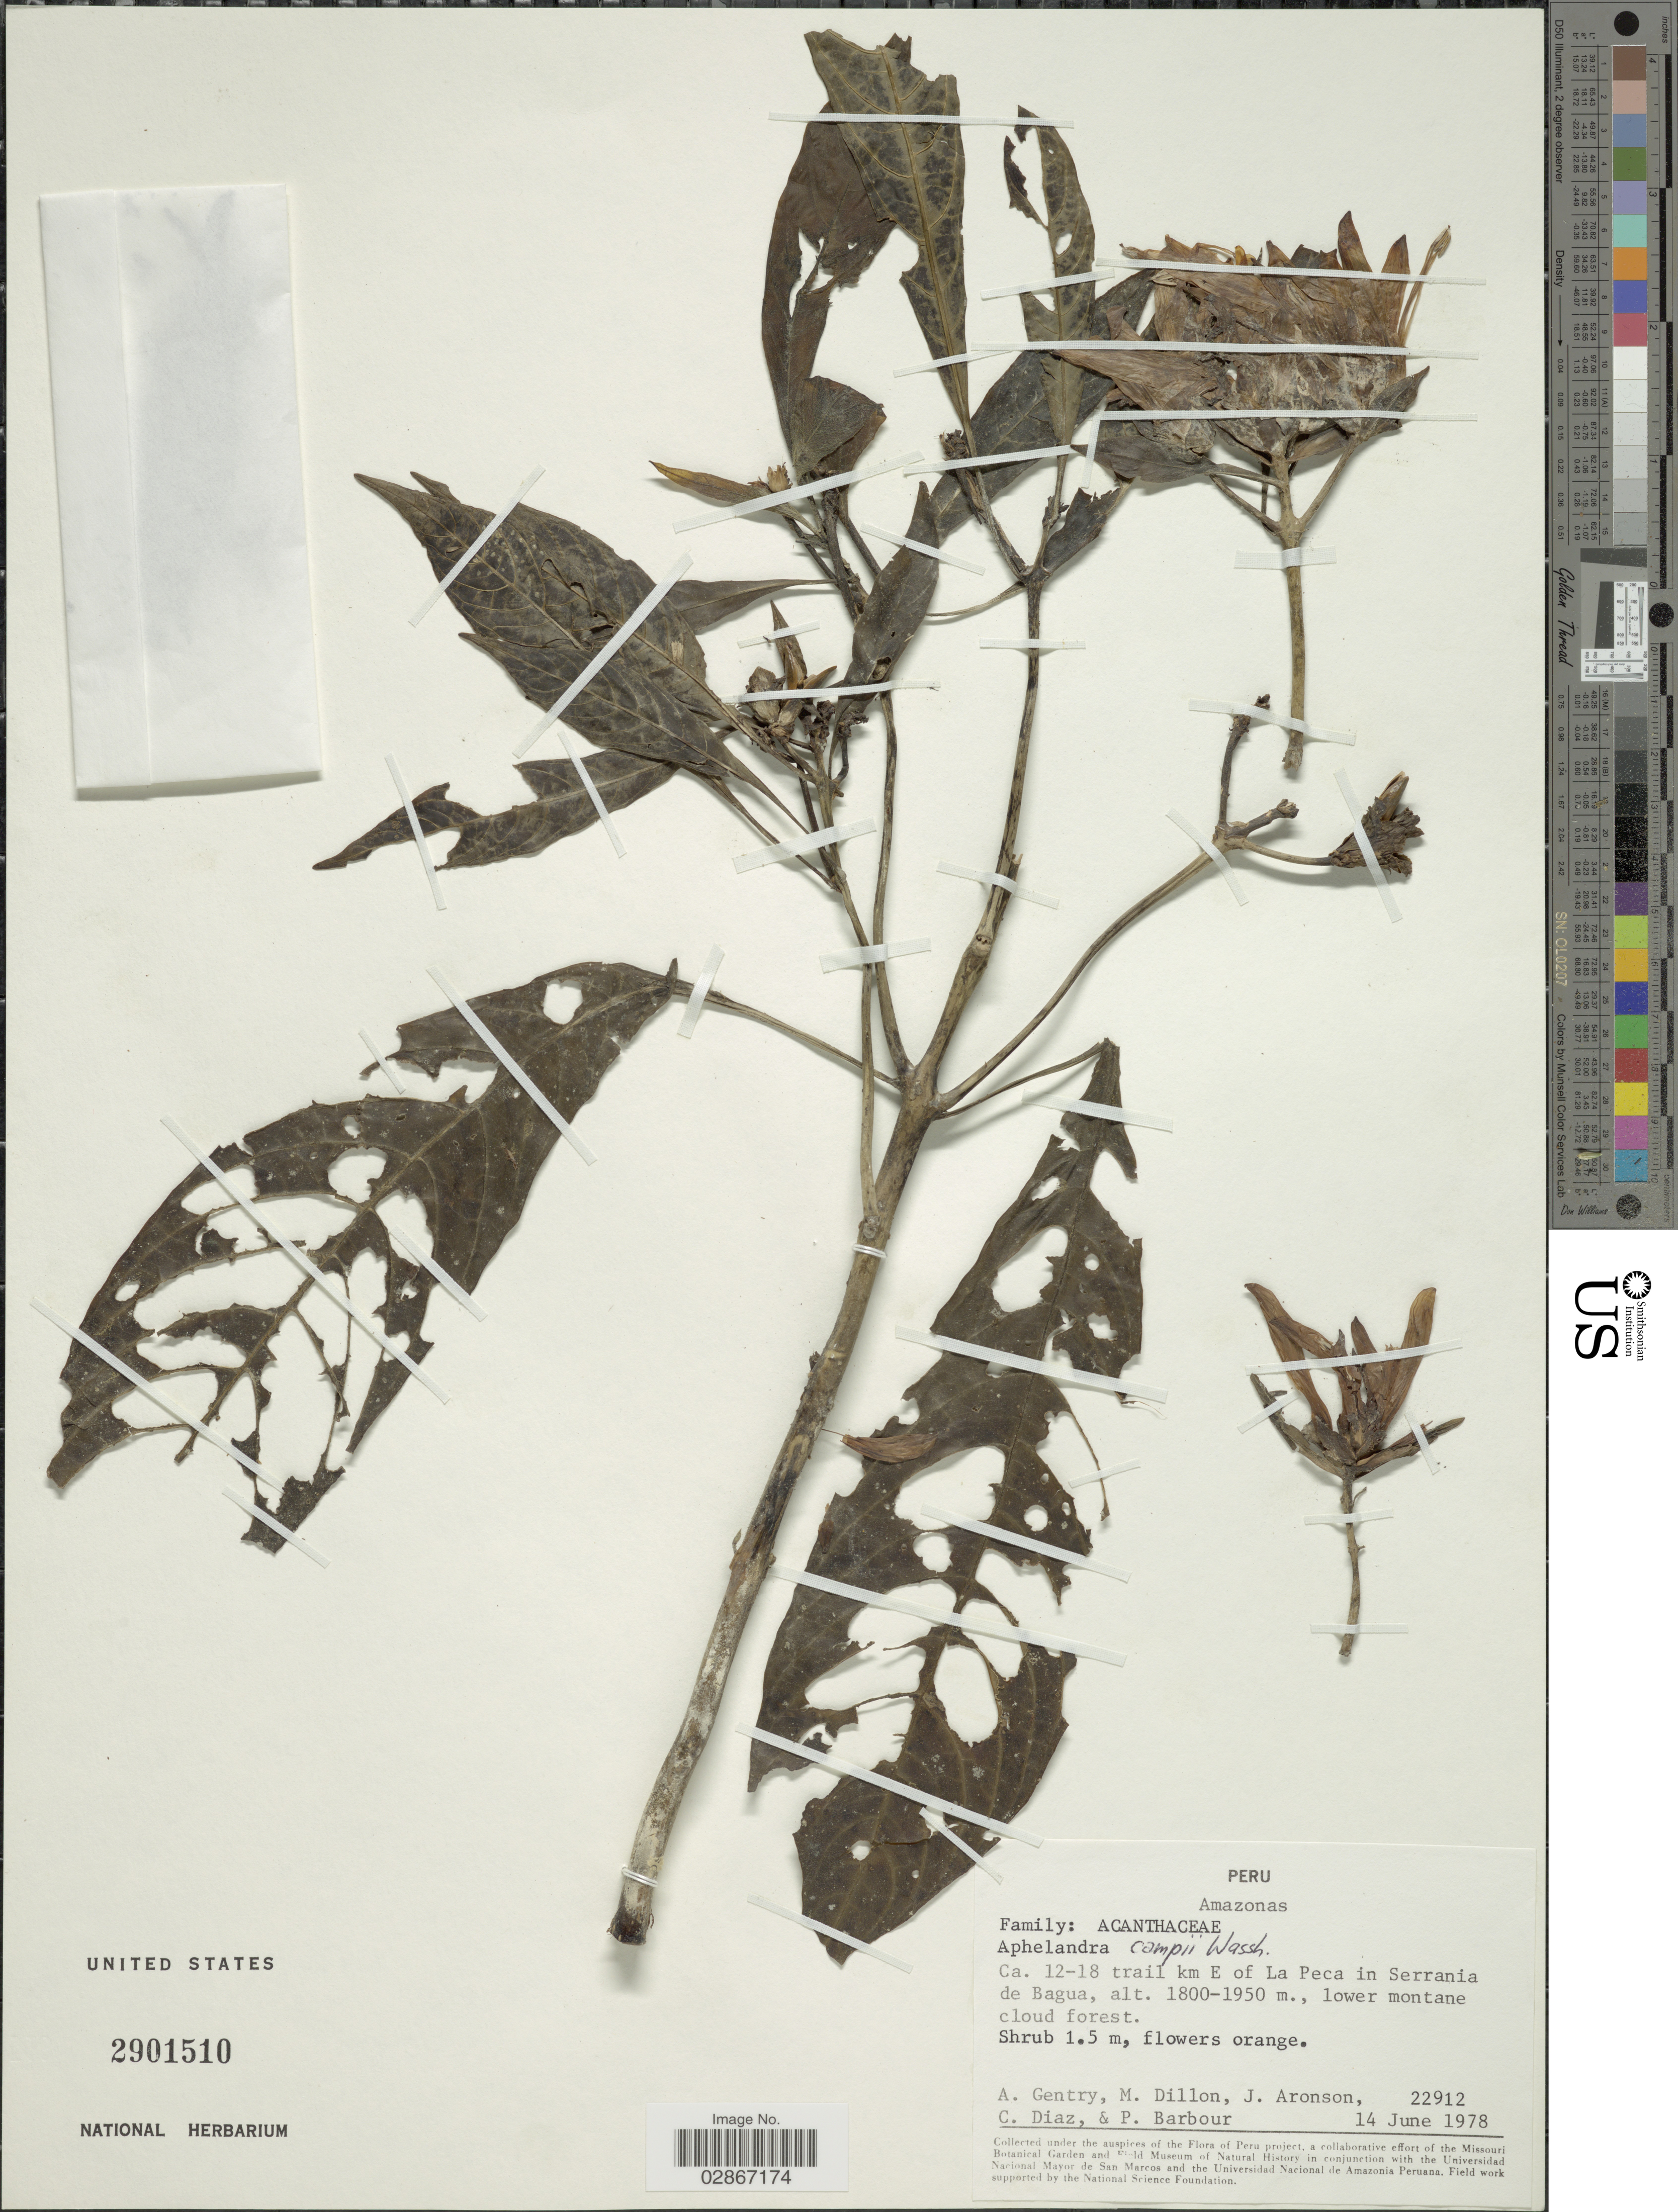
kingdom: Plantae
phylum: Tracheophyta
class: Magnoliopsida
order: Lamiales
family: Acanthaceae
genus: Aphelandra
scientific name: Aphelandra jacobinioides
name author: Lindau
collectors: A. H. Gentry, M. O. Dillon, J. Aronson, C. Díaz & P. Barbour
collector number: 22912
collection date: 1978-06-14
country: Peru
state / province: Amazonas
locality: Ca. 12-18 trail km E of La Peca in Serrania de Bagua.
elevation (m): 1800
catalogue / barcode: US 2901510